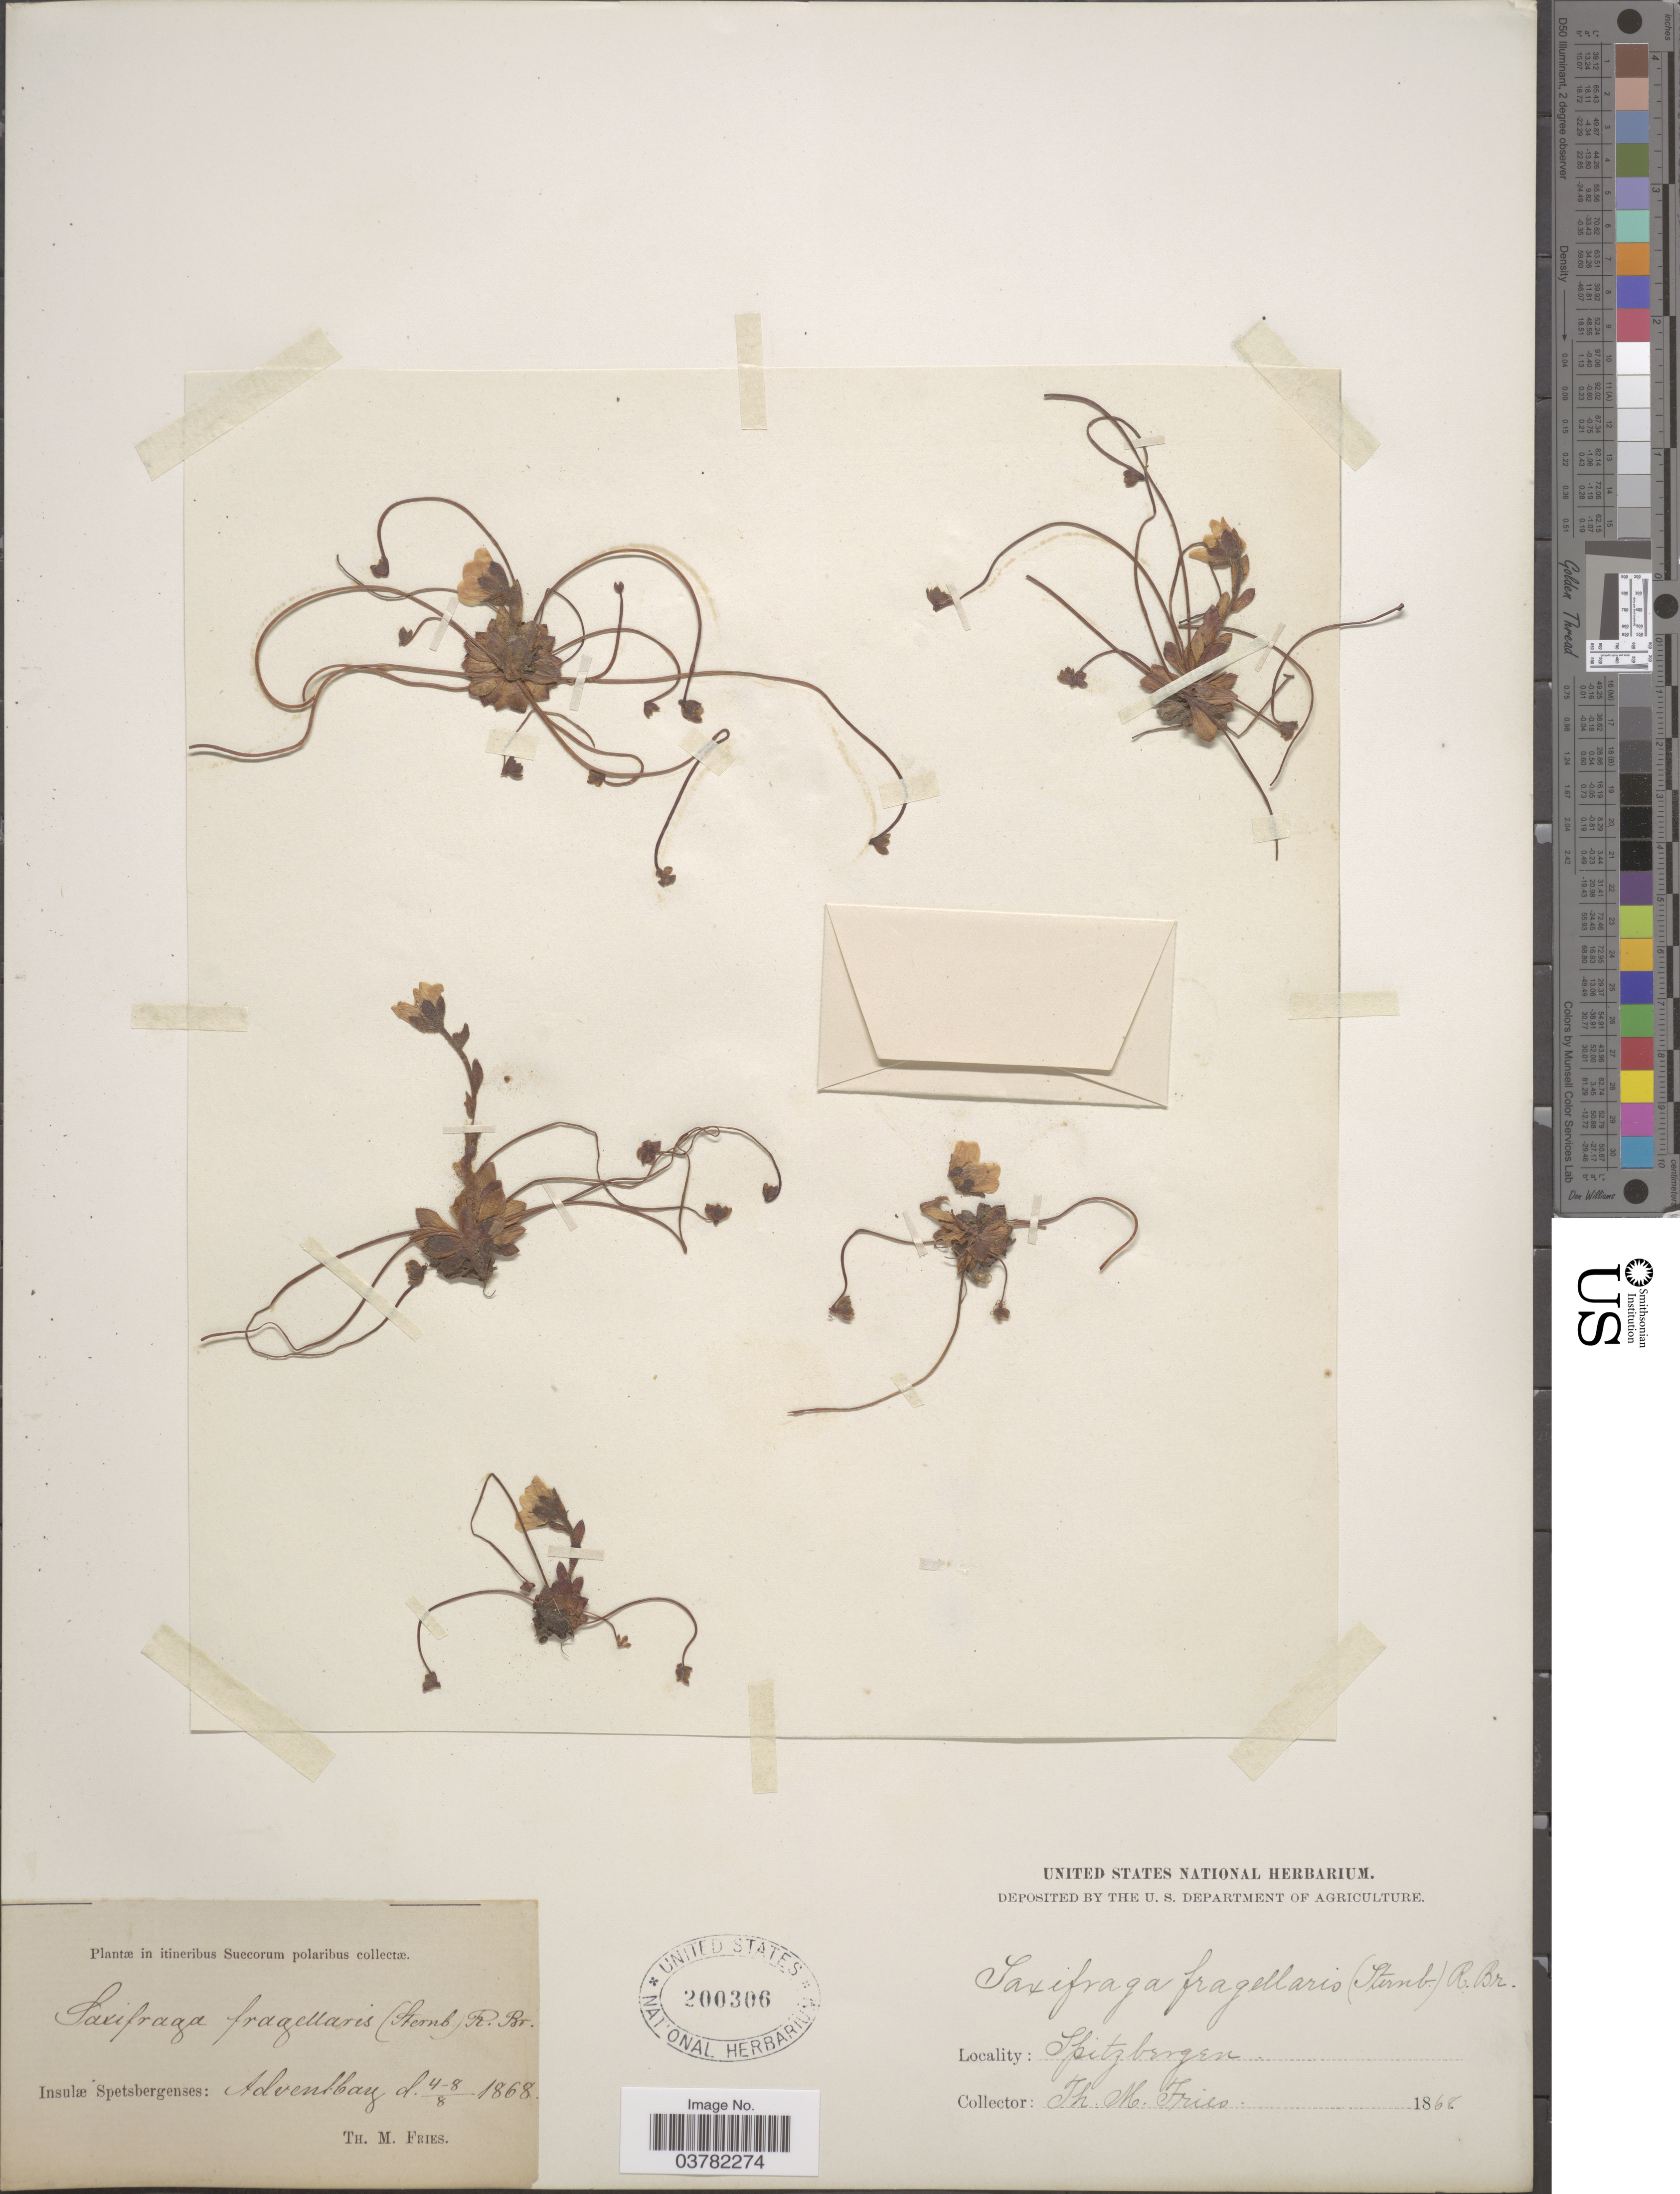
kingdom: Plantae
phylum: Tracheophyta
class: Magnoliopsida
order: Saxifragales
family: Saxifragaceae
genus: Saxifraga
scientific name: Saxifraga flagellaris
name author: Willd. ex Sternb.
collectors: T. Fries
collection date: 1868-08-04/1868-08-08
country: Norway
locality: Itineribus Suecorum polaribus. Spitzbergen. Insulæ Spetsbergenses: Adventbay.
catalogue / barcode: US 200306